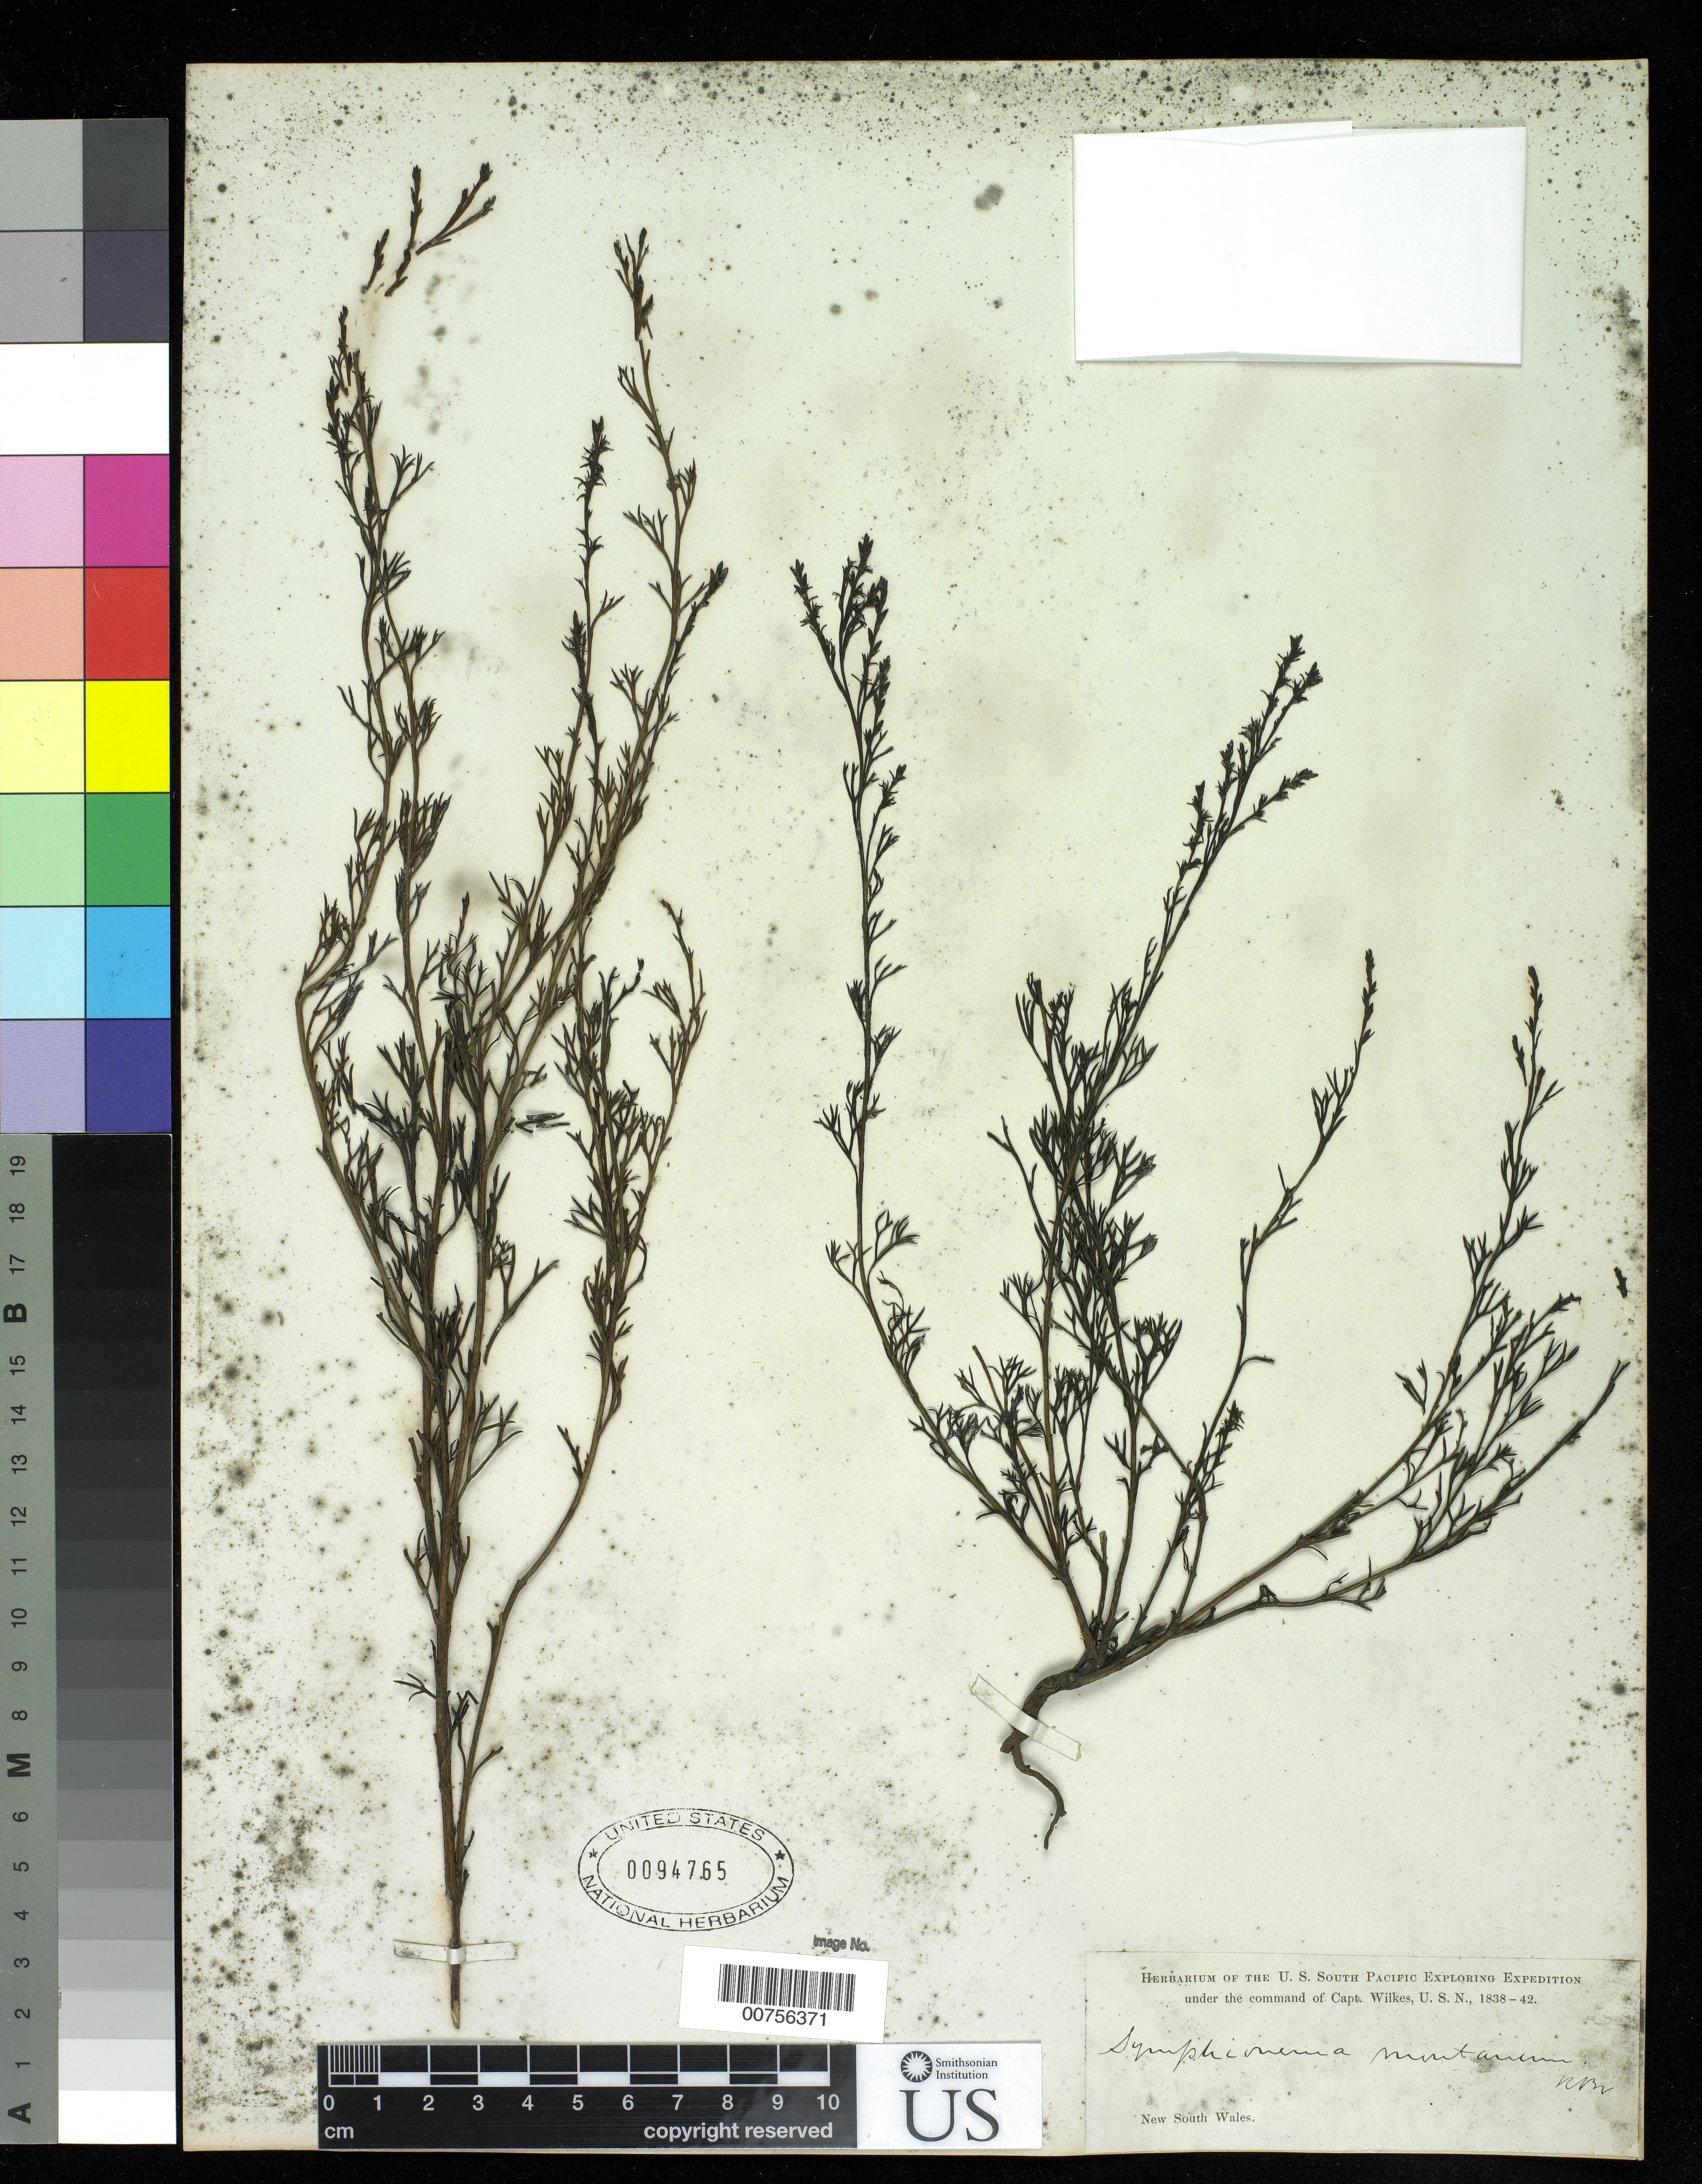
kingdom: Plantae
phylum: Tracheophyta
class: Magnoliopsida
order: Proteales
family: Proteaceae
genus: Symphyonema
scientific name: Symphyonema montanum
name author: R. Br.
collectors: Wilkes Explor. Exped.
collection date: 1838/1842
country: Australia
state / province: New South Wales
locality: New South Wales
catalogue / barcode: US 94765